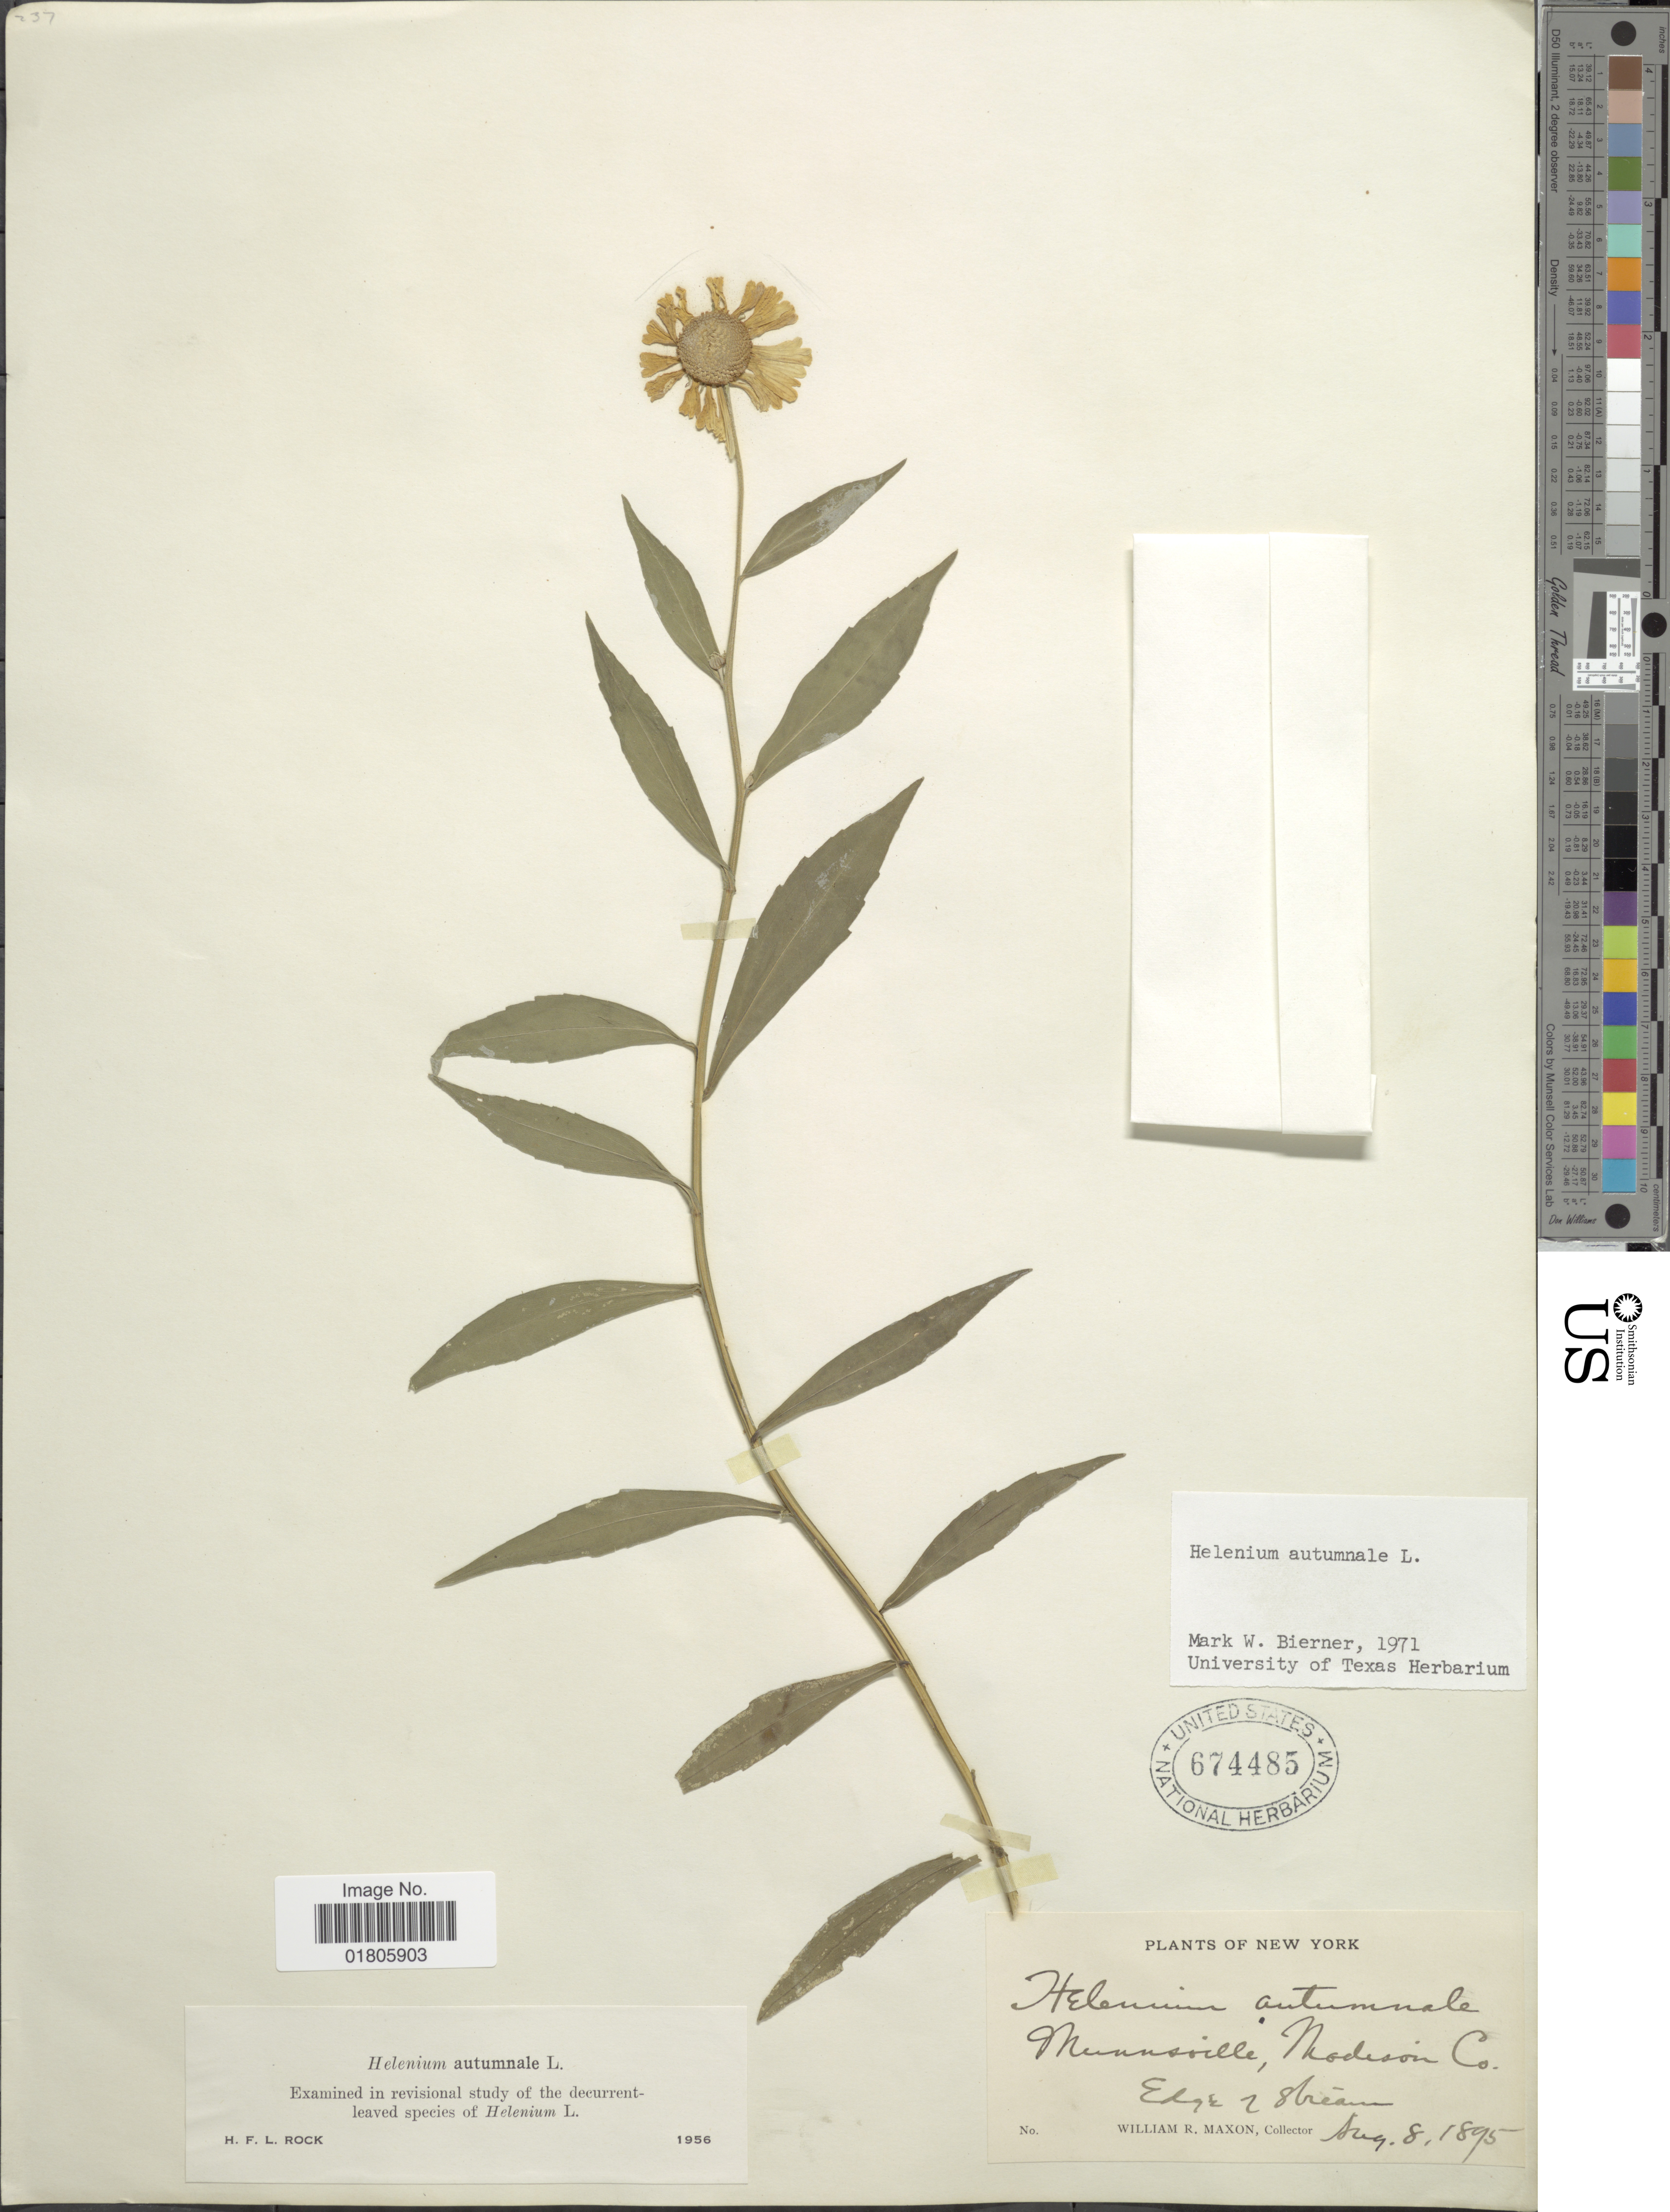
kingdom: Plantae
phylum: Tracheophyta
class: Magnoliopsida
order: Asterales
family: Asteraceae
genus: Helenium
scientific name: Helenium autumnale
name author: L.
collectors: W. R. Maxon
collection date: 1895-08-08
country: United States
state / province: New York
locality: Munnsoille, Modison Co. Edge & stream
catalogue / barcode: US 674485